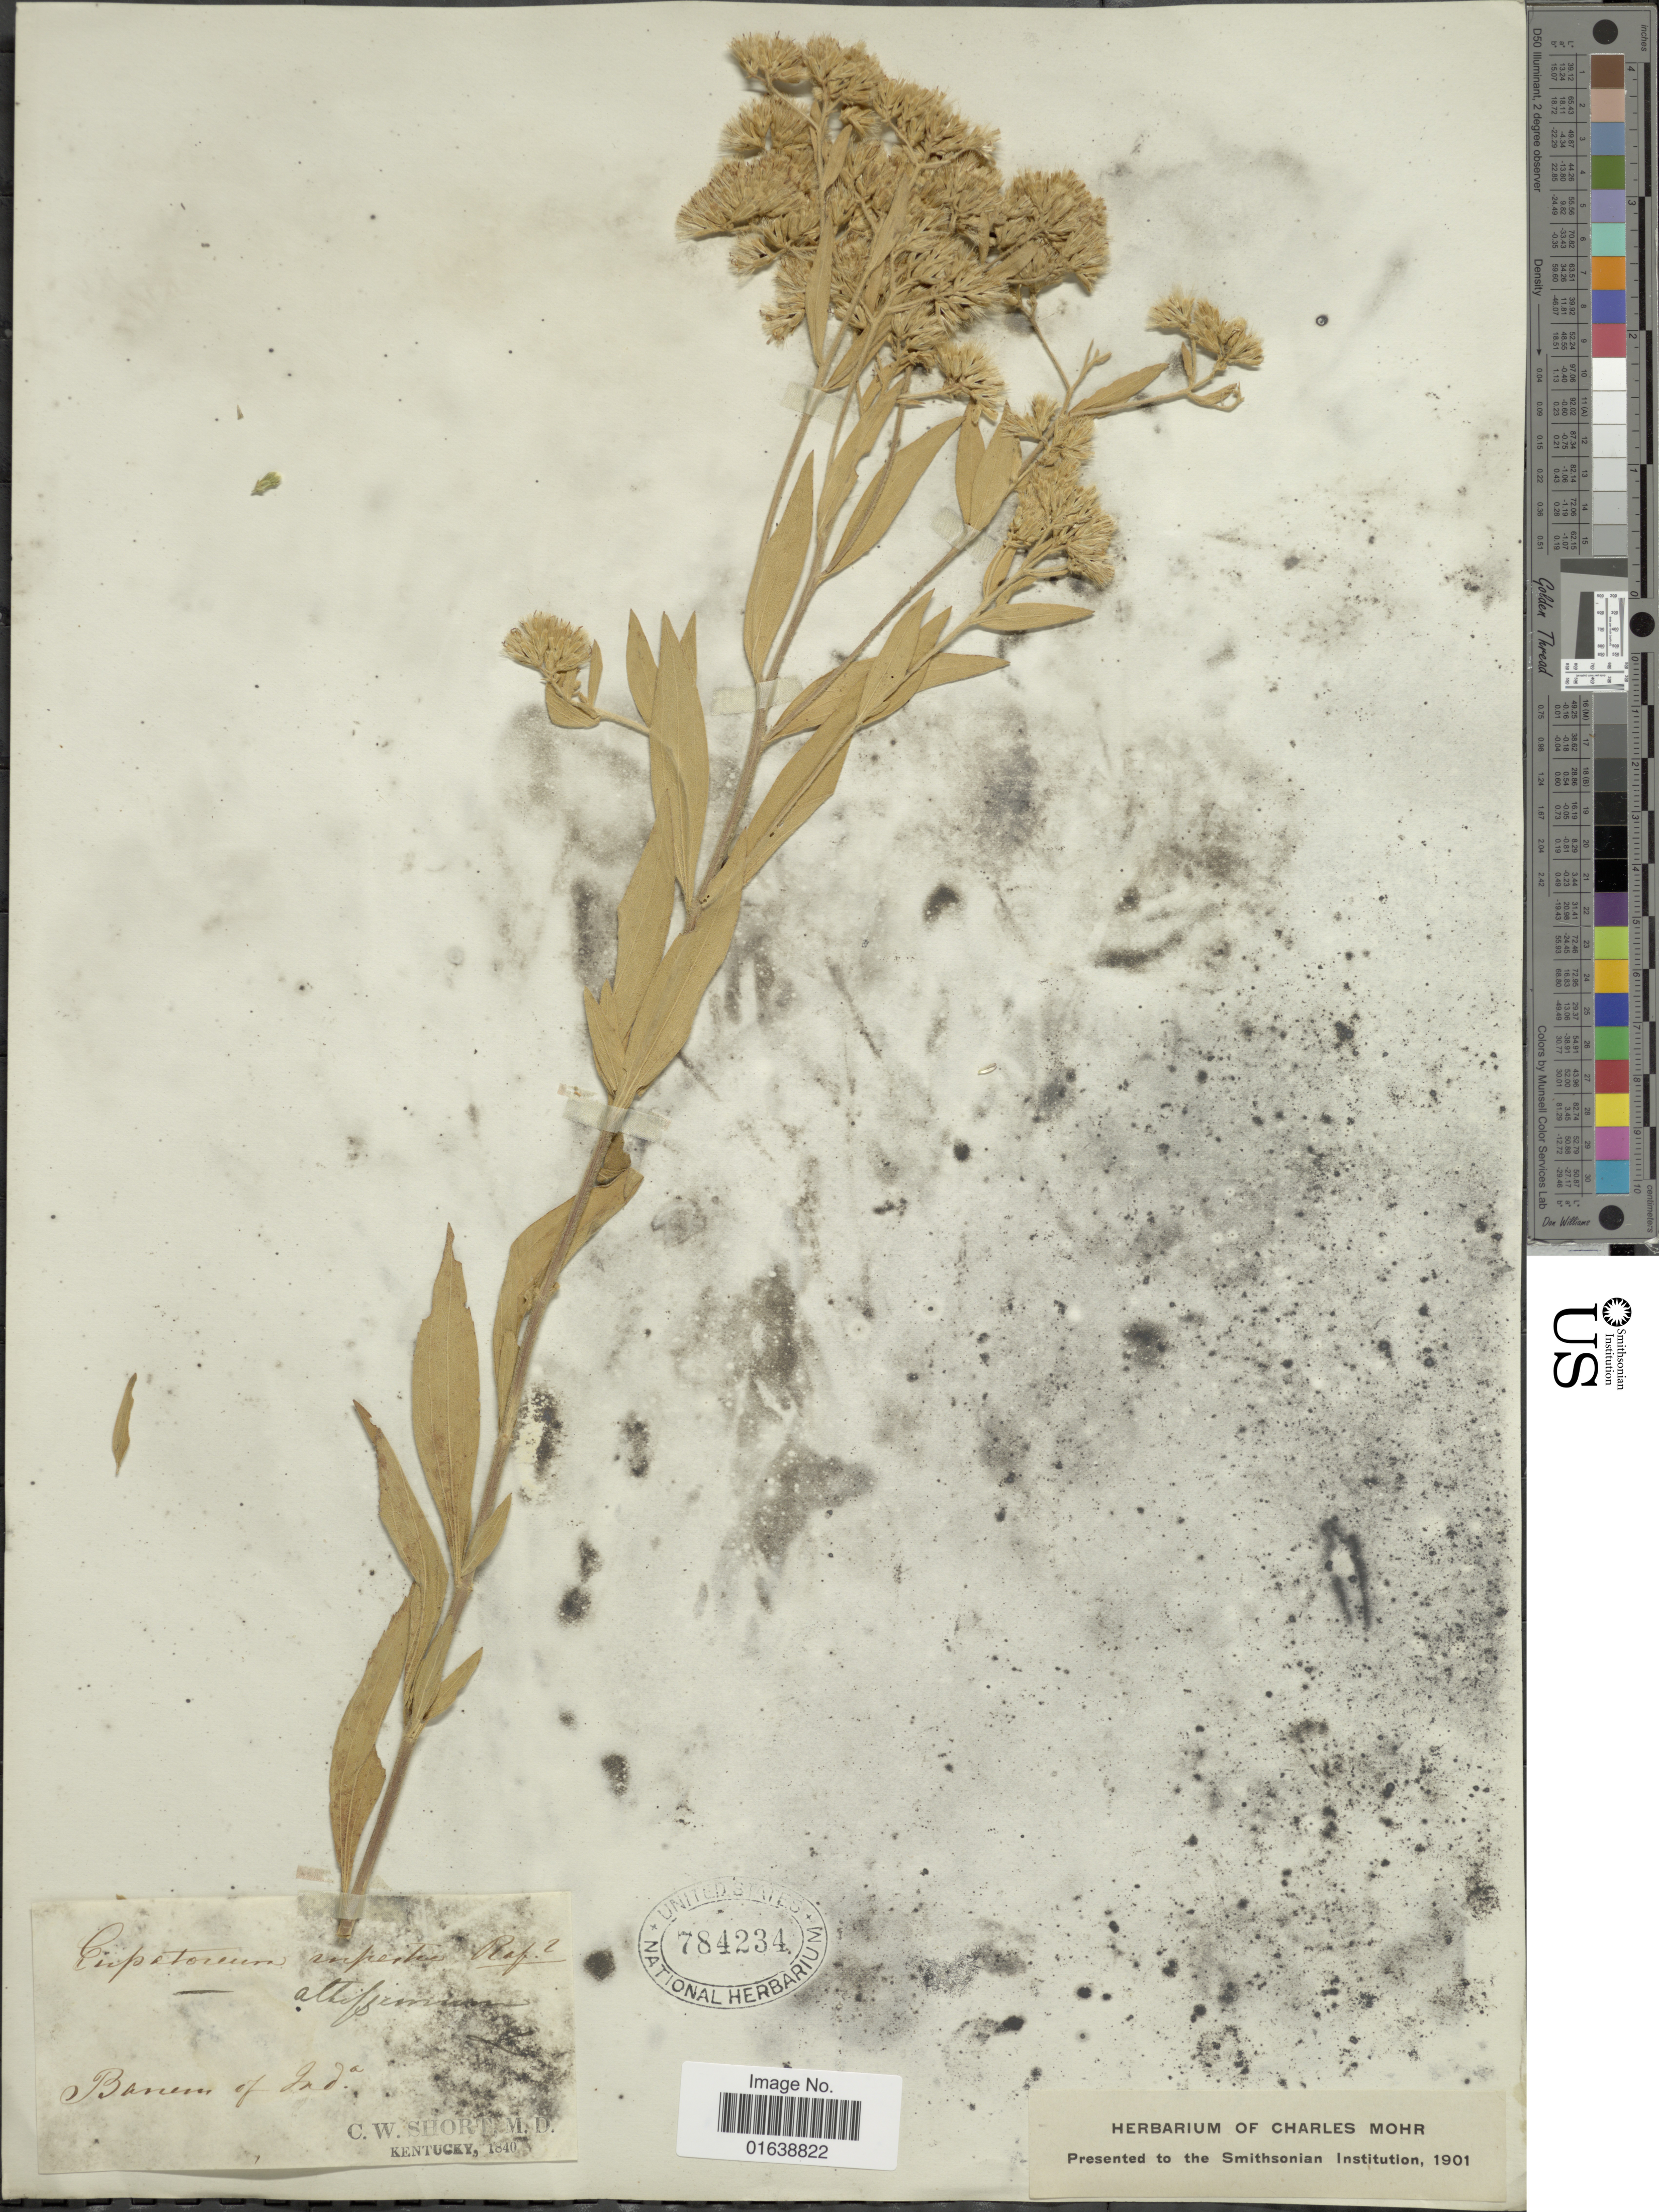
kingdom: Plantae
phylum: Tracheophyta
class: Magnoliopsida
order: Asterales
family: Asteraceae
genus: Eupatorium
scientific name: Eupatorium altissimum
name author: L.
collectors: C. W. Short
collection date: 1840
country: United States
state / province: Indiana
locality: Banens of Ind.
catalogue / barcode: US 784234